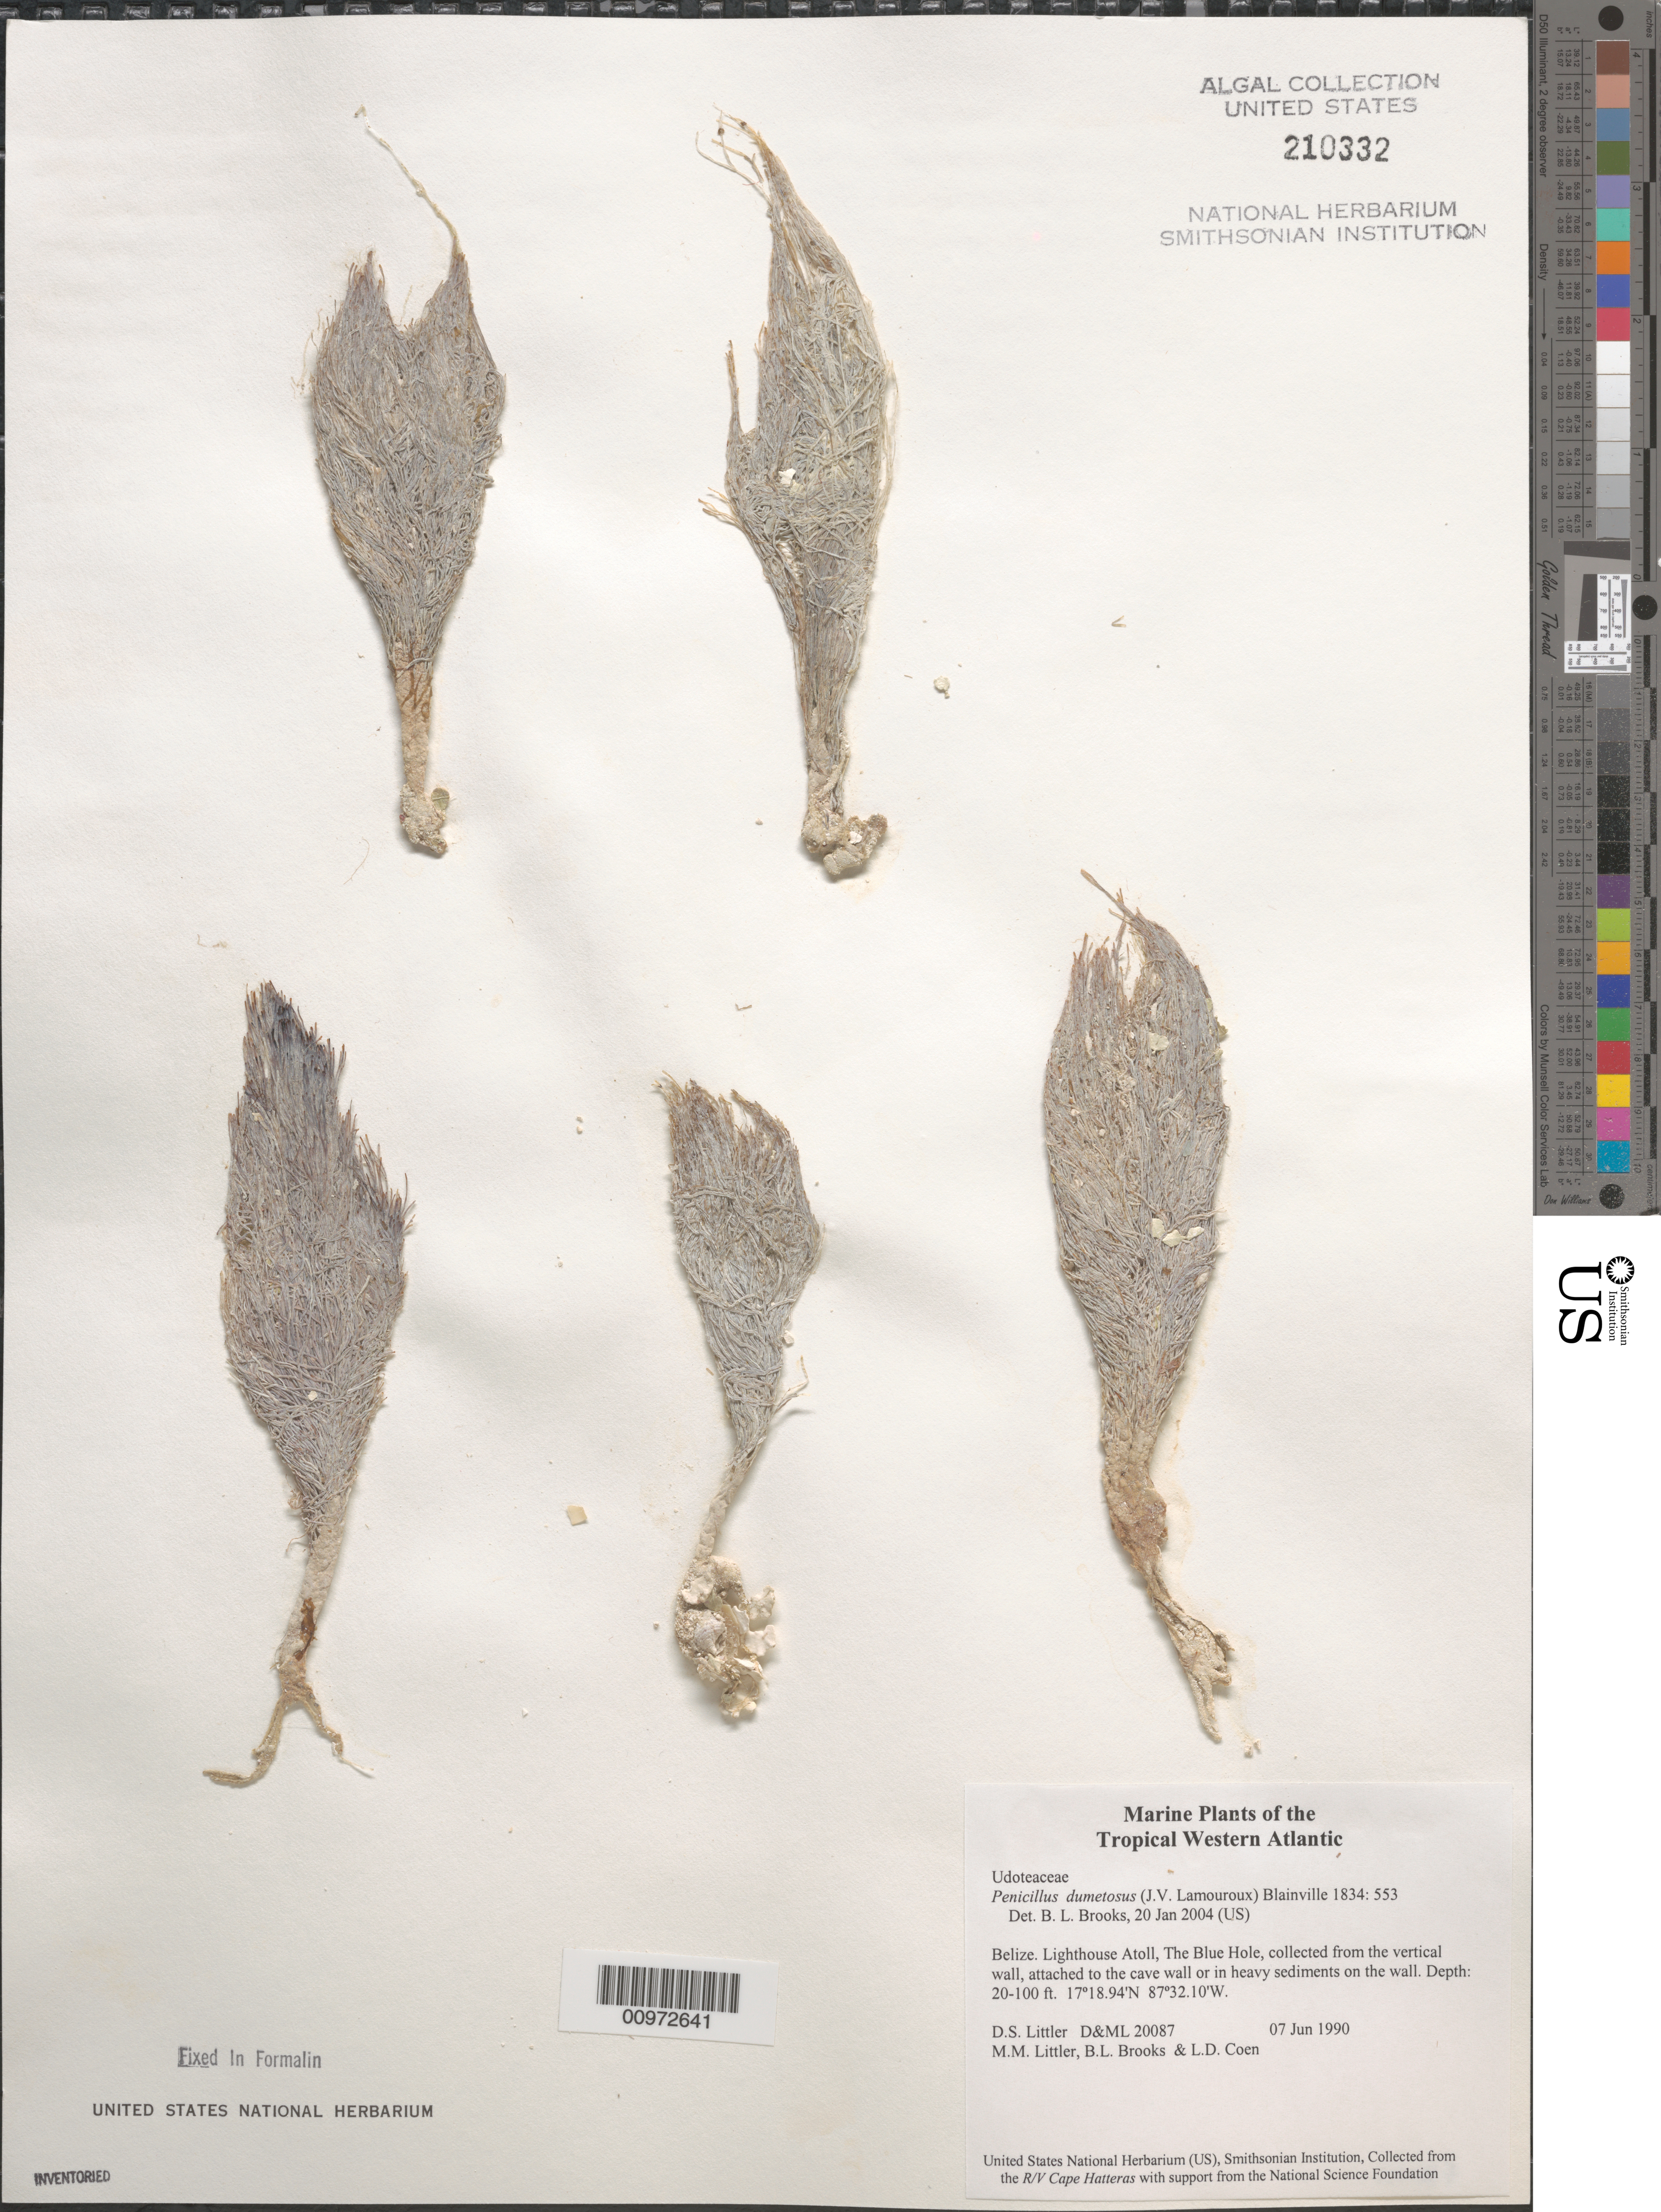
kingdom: Plantae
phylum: Chlorophyta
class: Ulvophyceae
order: Bryopsidales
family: Udoteaceae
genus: Penicillus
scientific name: Penicillus dumetosus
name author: (J.V.Lamouroux) Blainville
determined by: Brooks, B. L., (BOT), Smithsonian Institution - National Museum of Natural History (UNITED STATES)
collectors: D. S. Littler, M. M. Littler, B. Brooks & L. Coen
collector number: D&ML 20087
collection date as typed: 07 Jun 1990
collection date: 1990-06-07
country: Belize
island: Lighthouse Reef Atoll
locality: The Blue Hole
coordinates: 17 18.94'N, 87 32.10'W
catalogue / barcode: US 210332